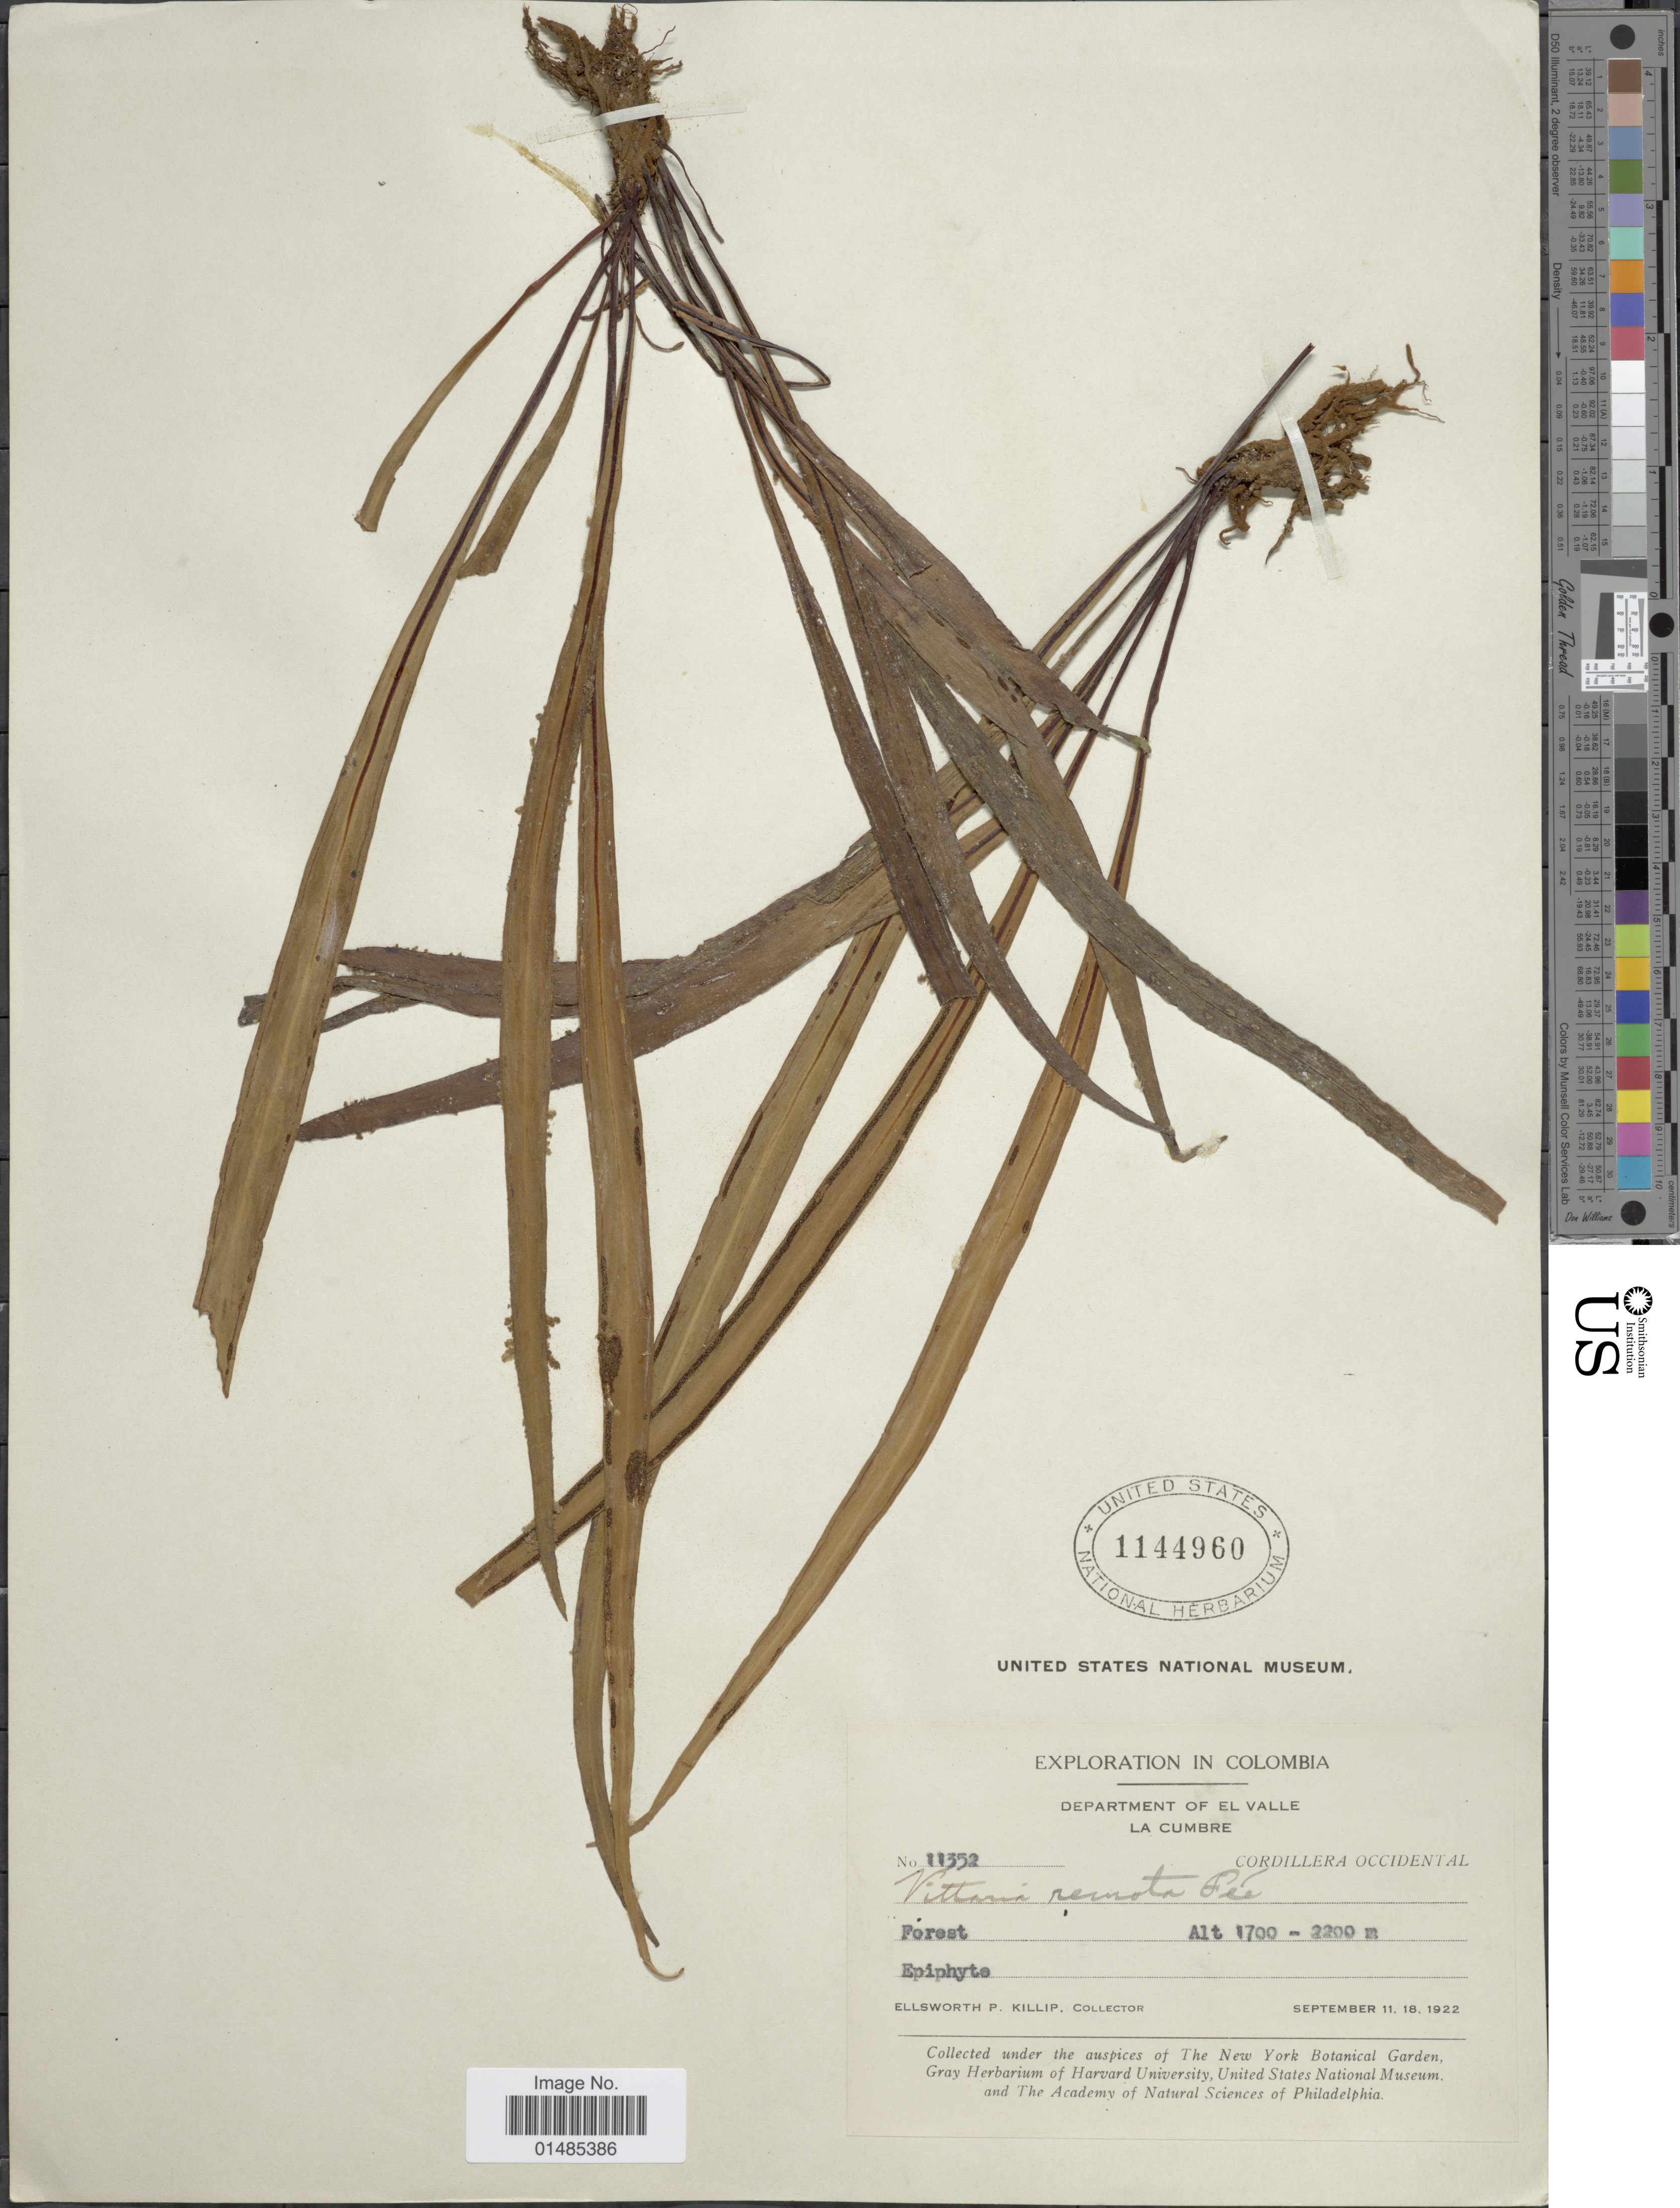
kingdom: Plantae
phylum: Tracheophyta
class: Polypodiopsida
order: Polypodiales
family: Pteridaceae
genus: Radiovittaria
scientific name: Radiovittaria remota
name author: (Fée) E.H. Crane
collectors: E. P. Killip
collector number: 11352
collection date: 1922-09-11/1922-09-18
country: Colombia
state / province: Valle del Cauca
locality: Department of El Valle. La Cumbre. Cordillera Occidental. Forest.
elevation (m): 1700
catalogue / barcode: US 1144960